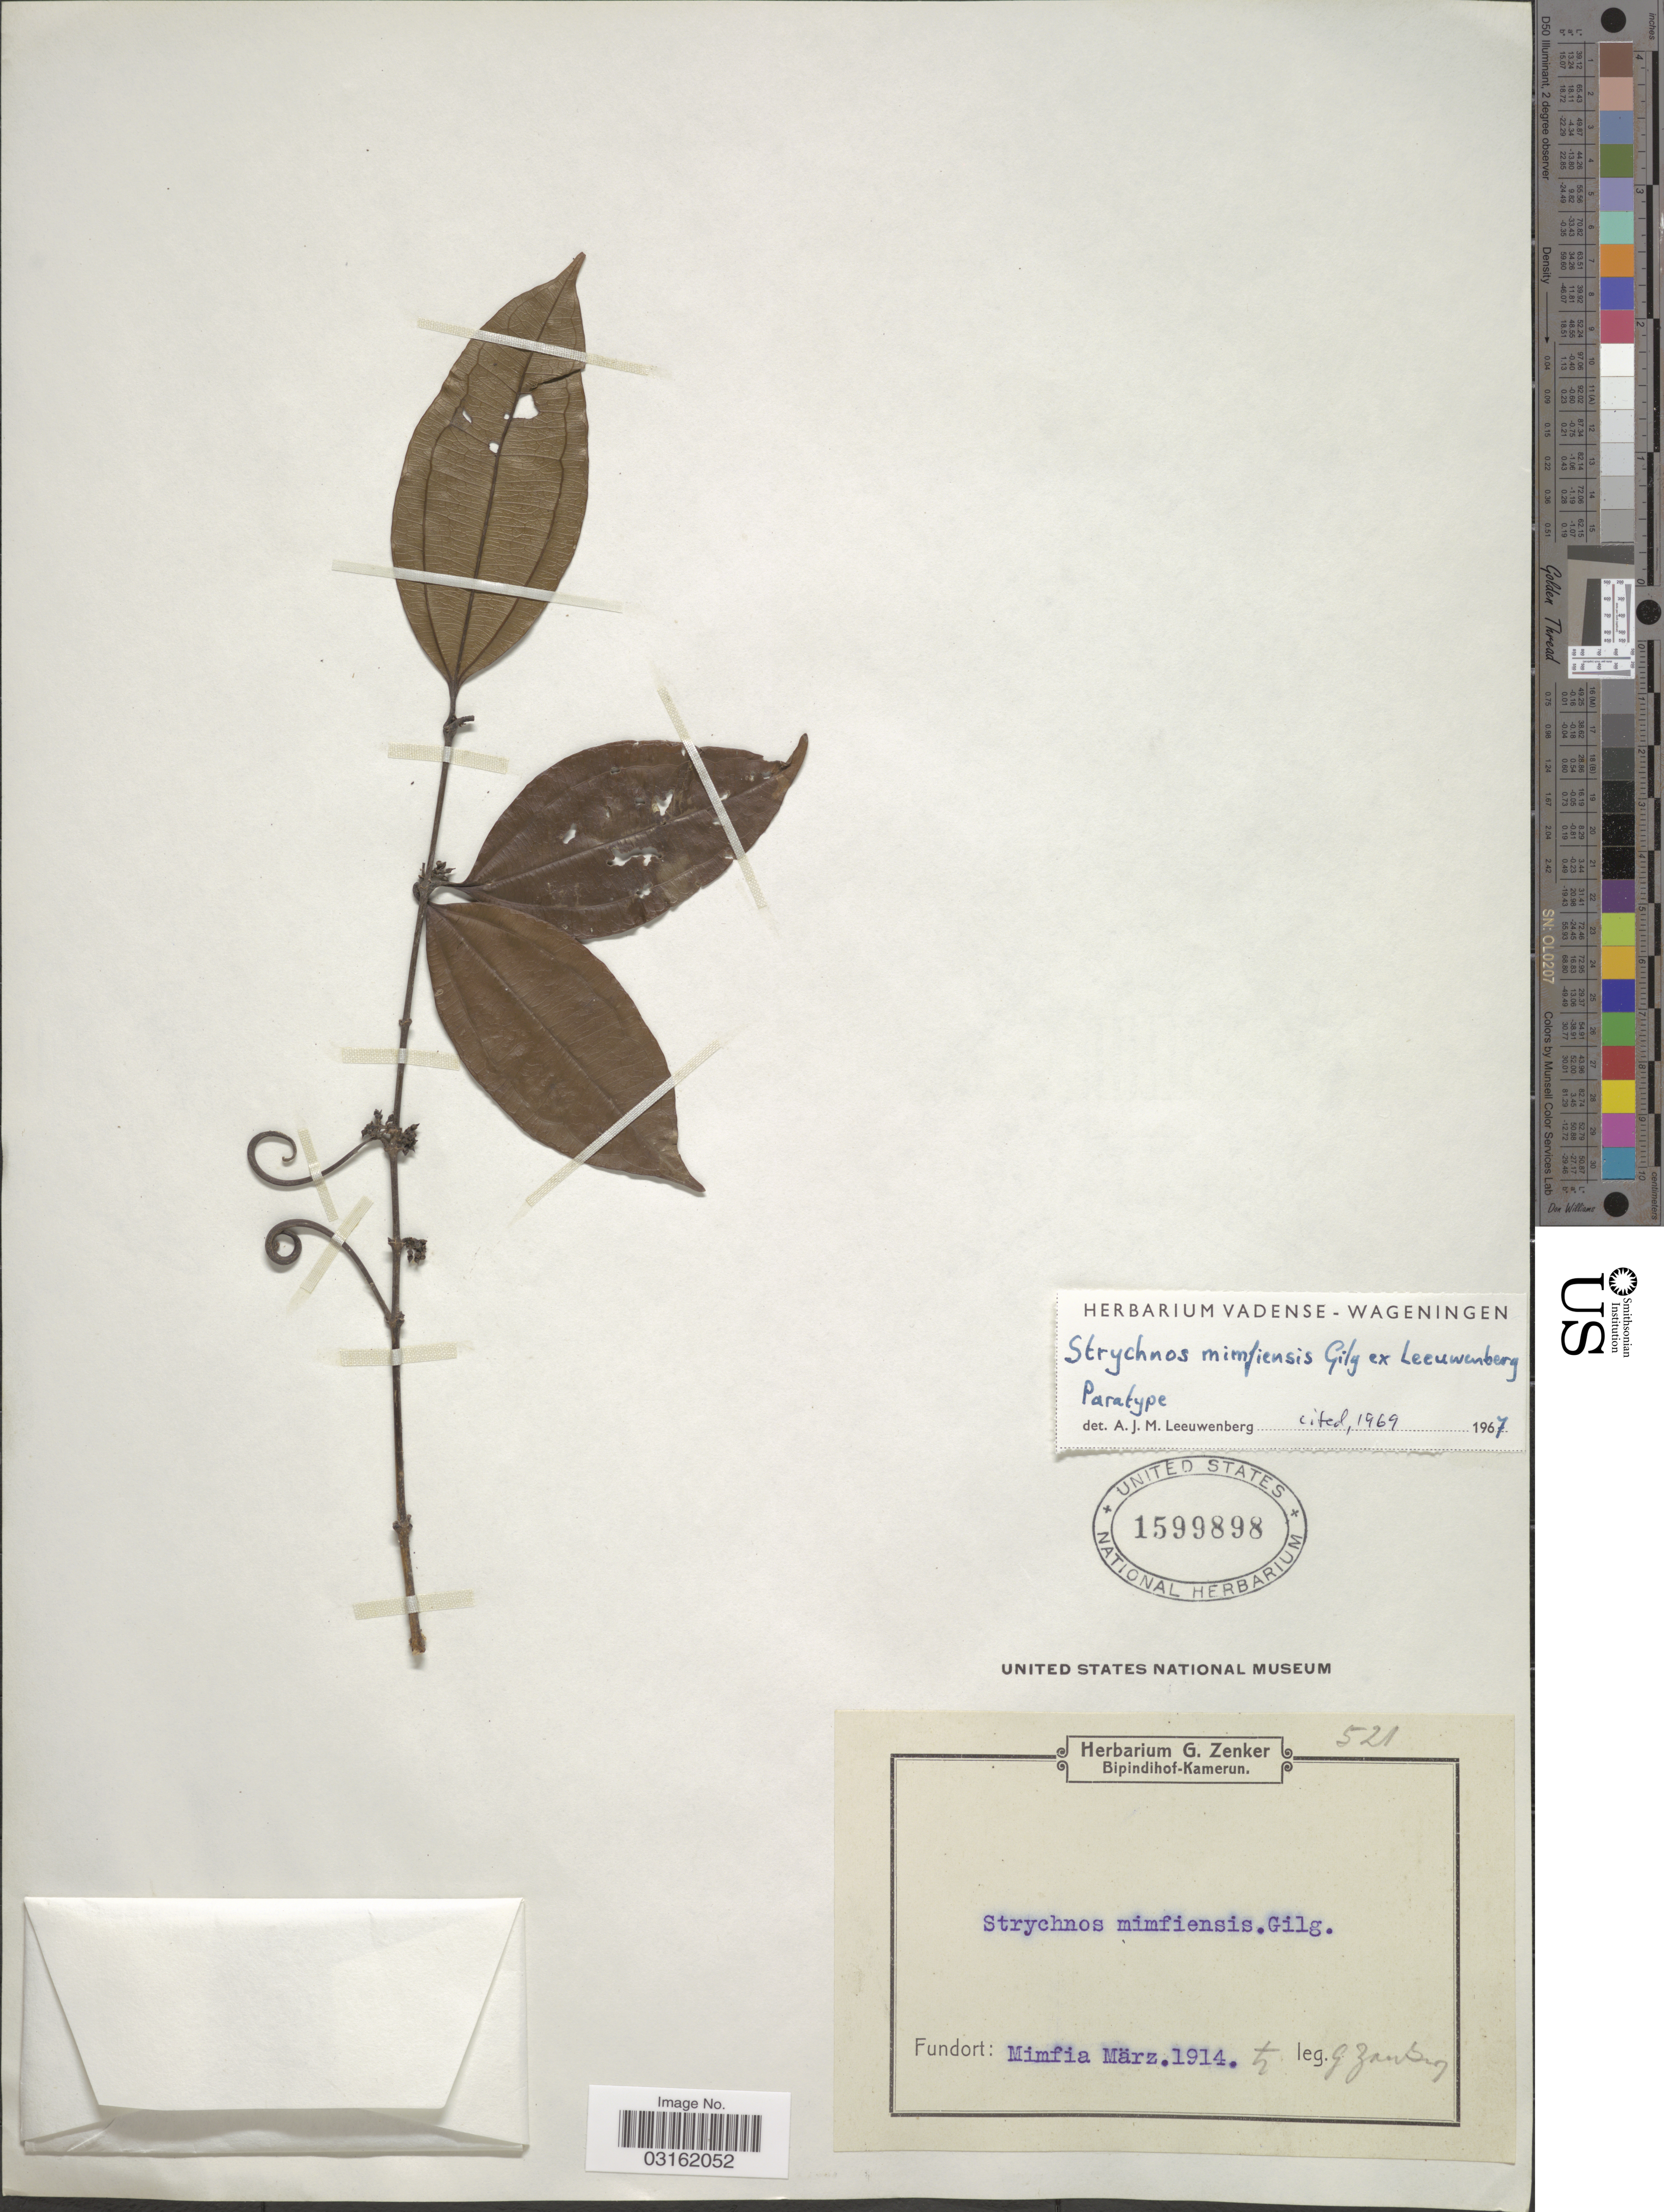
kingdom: Plantae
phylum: Tracheophyta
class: Magnoliopsida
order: Gentianales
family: Loganiaceae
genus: Strychnos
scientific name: Strychnos mimfiensis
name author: Gilg ex Leeuwenberg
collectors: G. A. Zenker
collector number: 521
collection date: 1914-03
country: Cameroon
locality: Mimfia.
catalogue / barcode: US 1599898